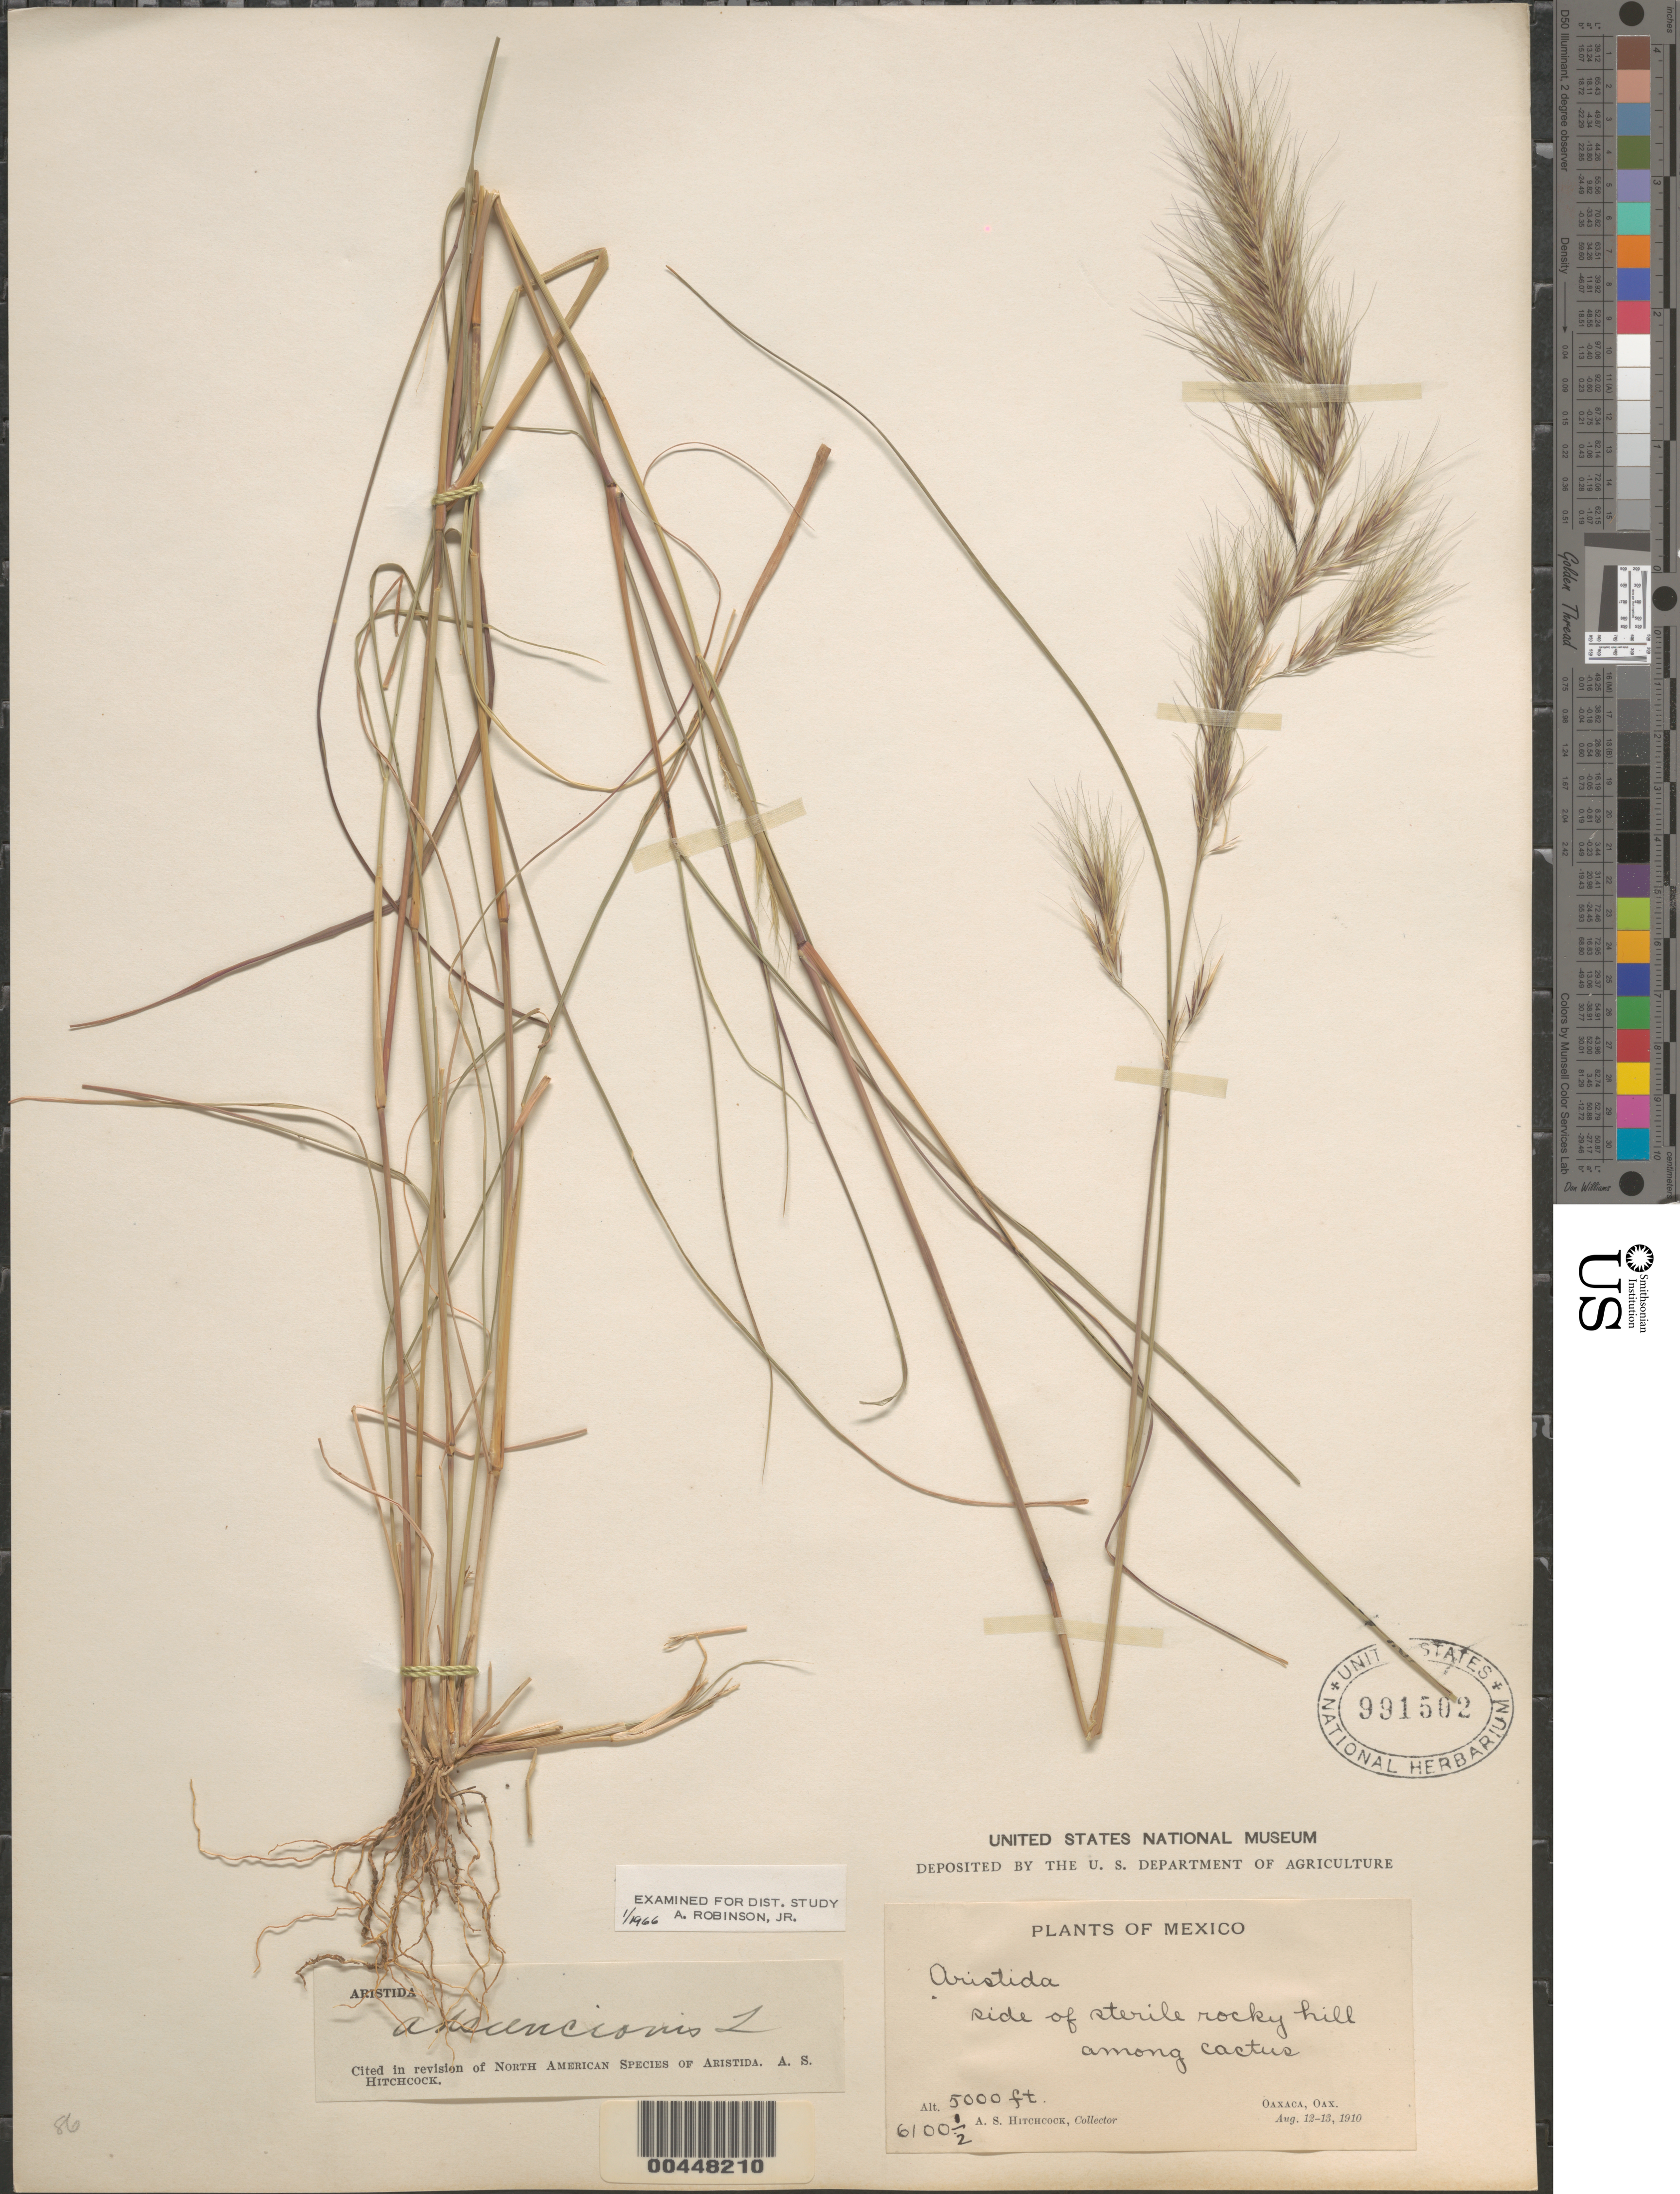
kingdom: Plantae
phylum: Tracheophyta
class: Liliopsida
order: Poales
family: Poaceae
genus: Aristida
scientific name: Aristida adscensionis var. nigrescens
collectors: A. S. Hitchcock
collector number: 6100.5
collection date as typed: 12 Aug 1910 to 13 Aug 1910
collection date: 1910-08-12/1910-08-13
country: Mexico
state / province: Oaxaca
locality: Oaxaca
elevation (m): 1524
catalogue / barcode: US 991502